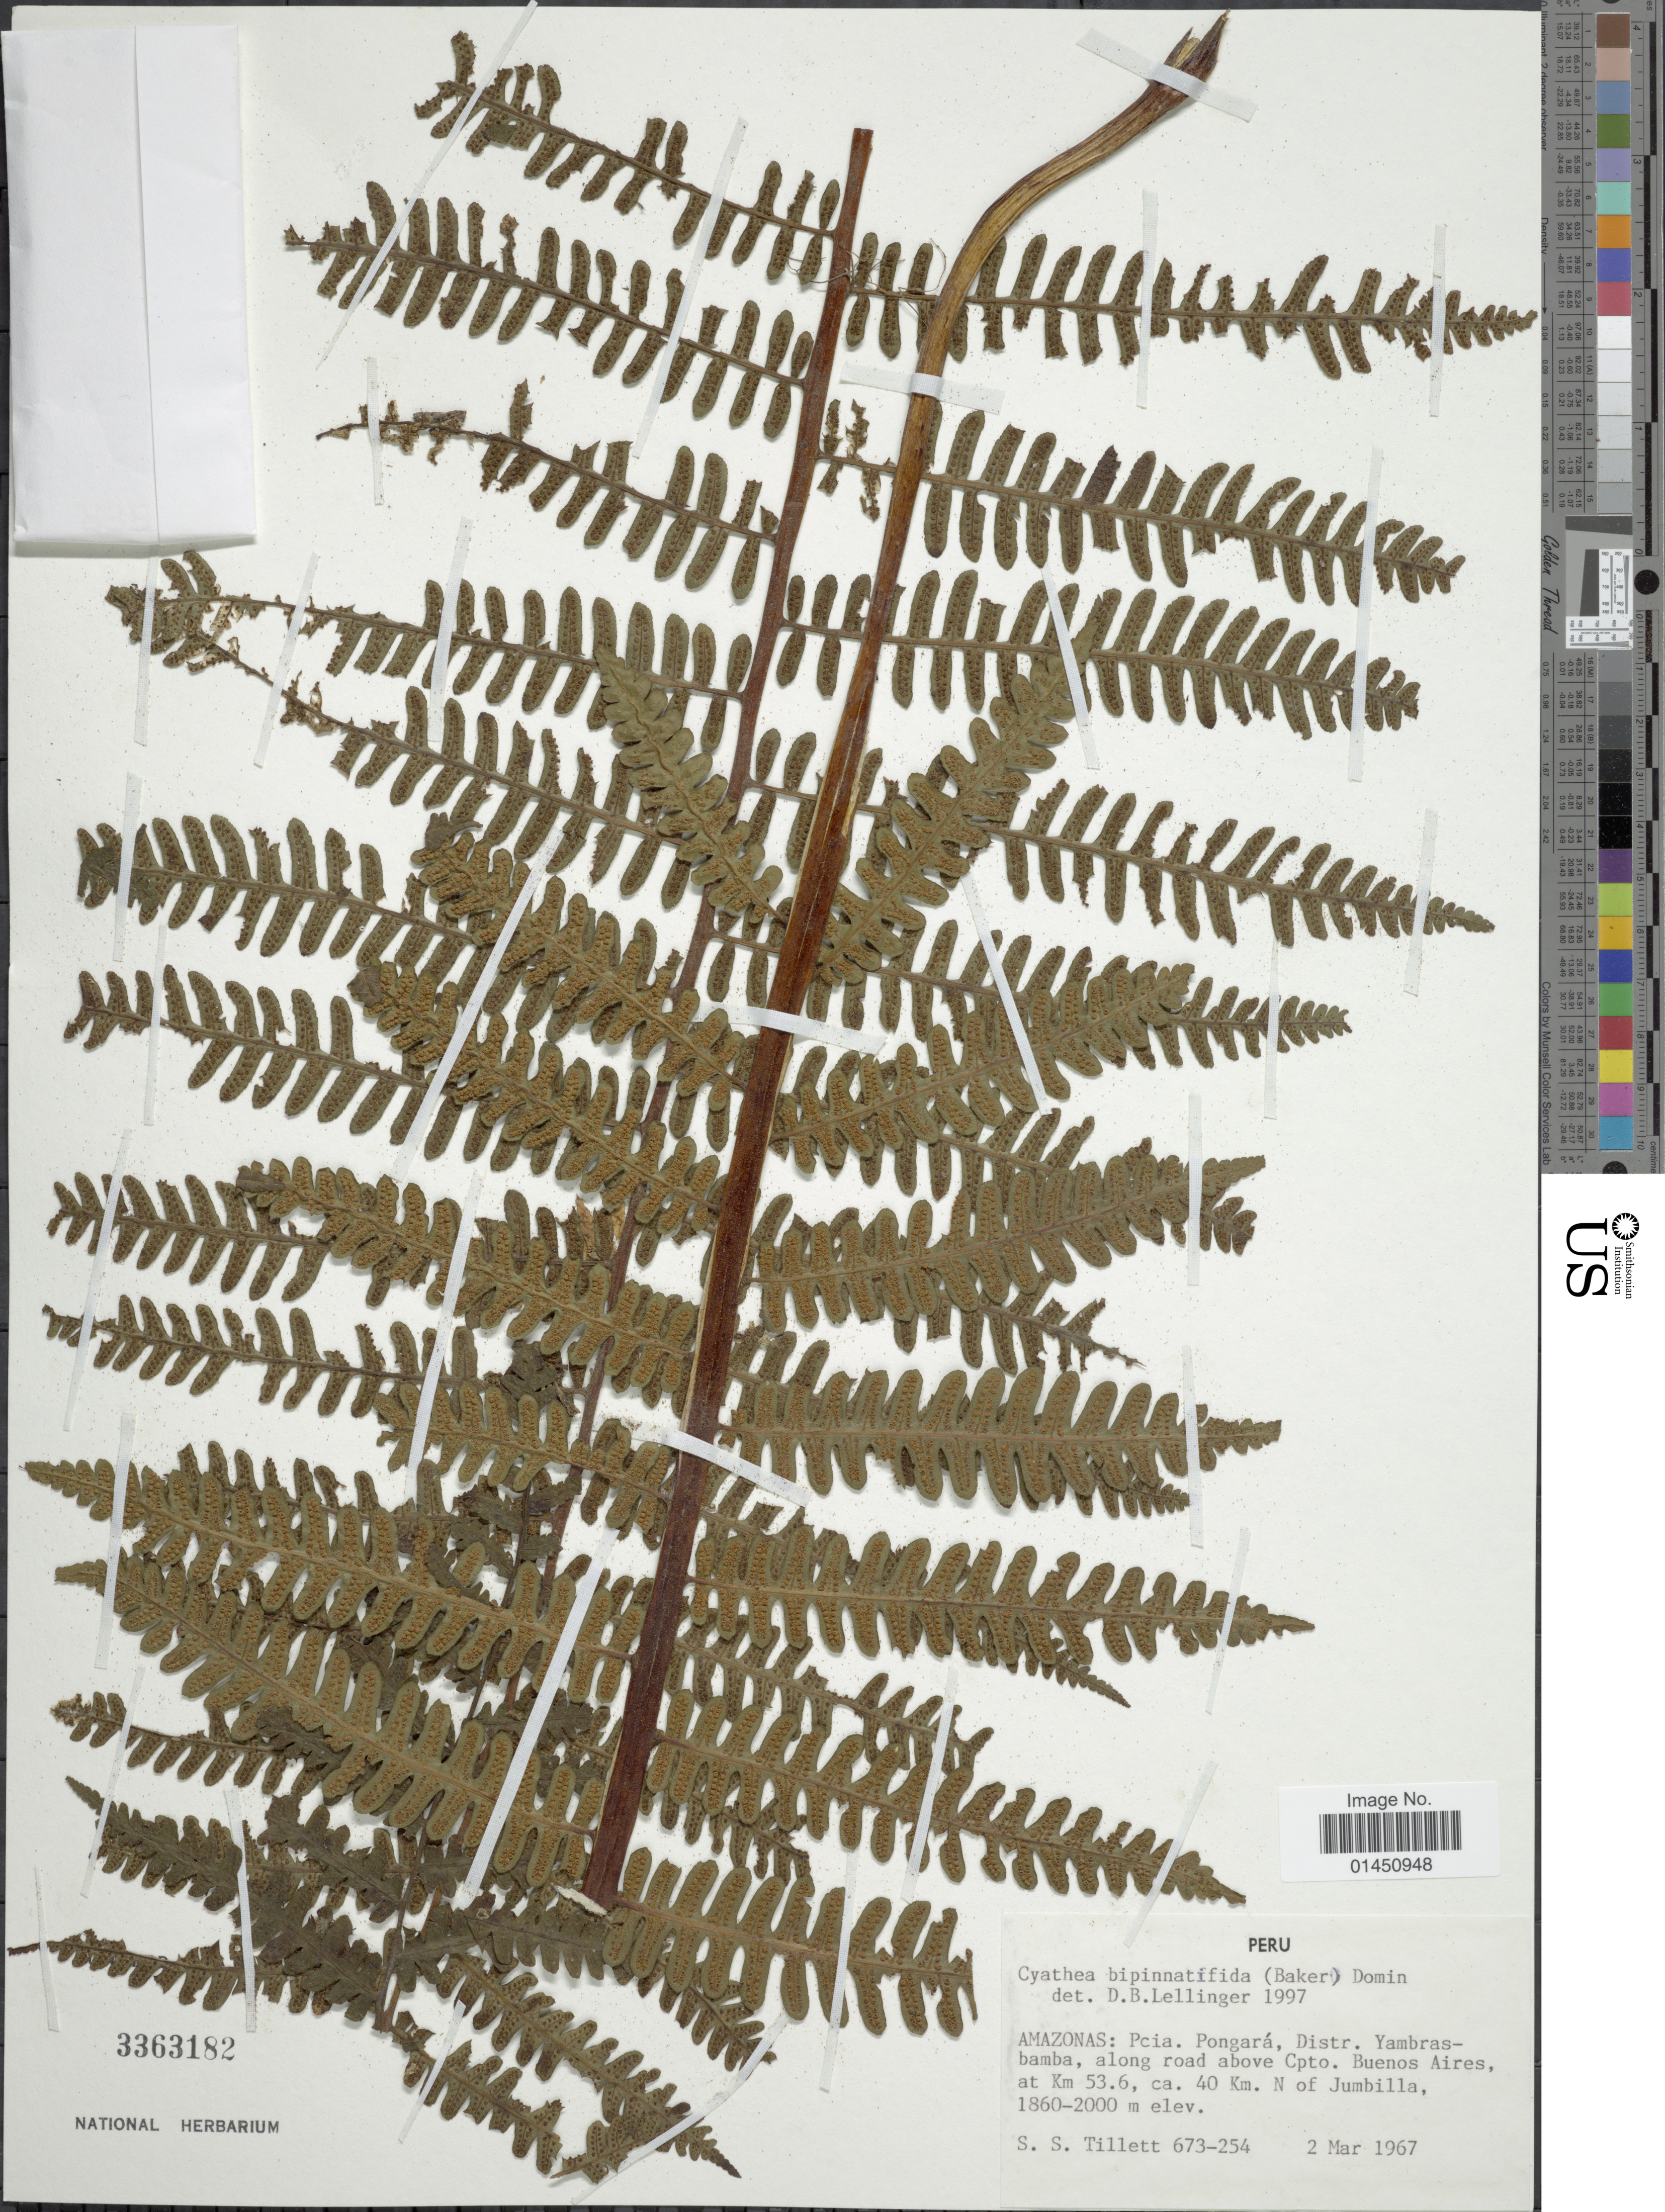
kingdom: Plantae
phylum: Tracheophyta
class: Polypodiopsida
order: Cyatheales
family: Cyatheaceae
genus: Cyathea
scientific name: Cyathea bipinnatifida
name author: (Baker) Domin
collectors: S. S. Tillett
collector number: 673-254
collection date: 1967-03-02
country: Peru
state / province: Amazonas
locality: Pcia. Pongara, Distr. Yambrasbamba, along road above Cpto. Buenos Aires, at Km 53.6, ca. 40 km. N of Jumbilla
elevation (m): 1860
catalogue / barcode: US 3363182